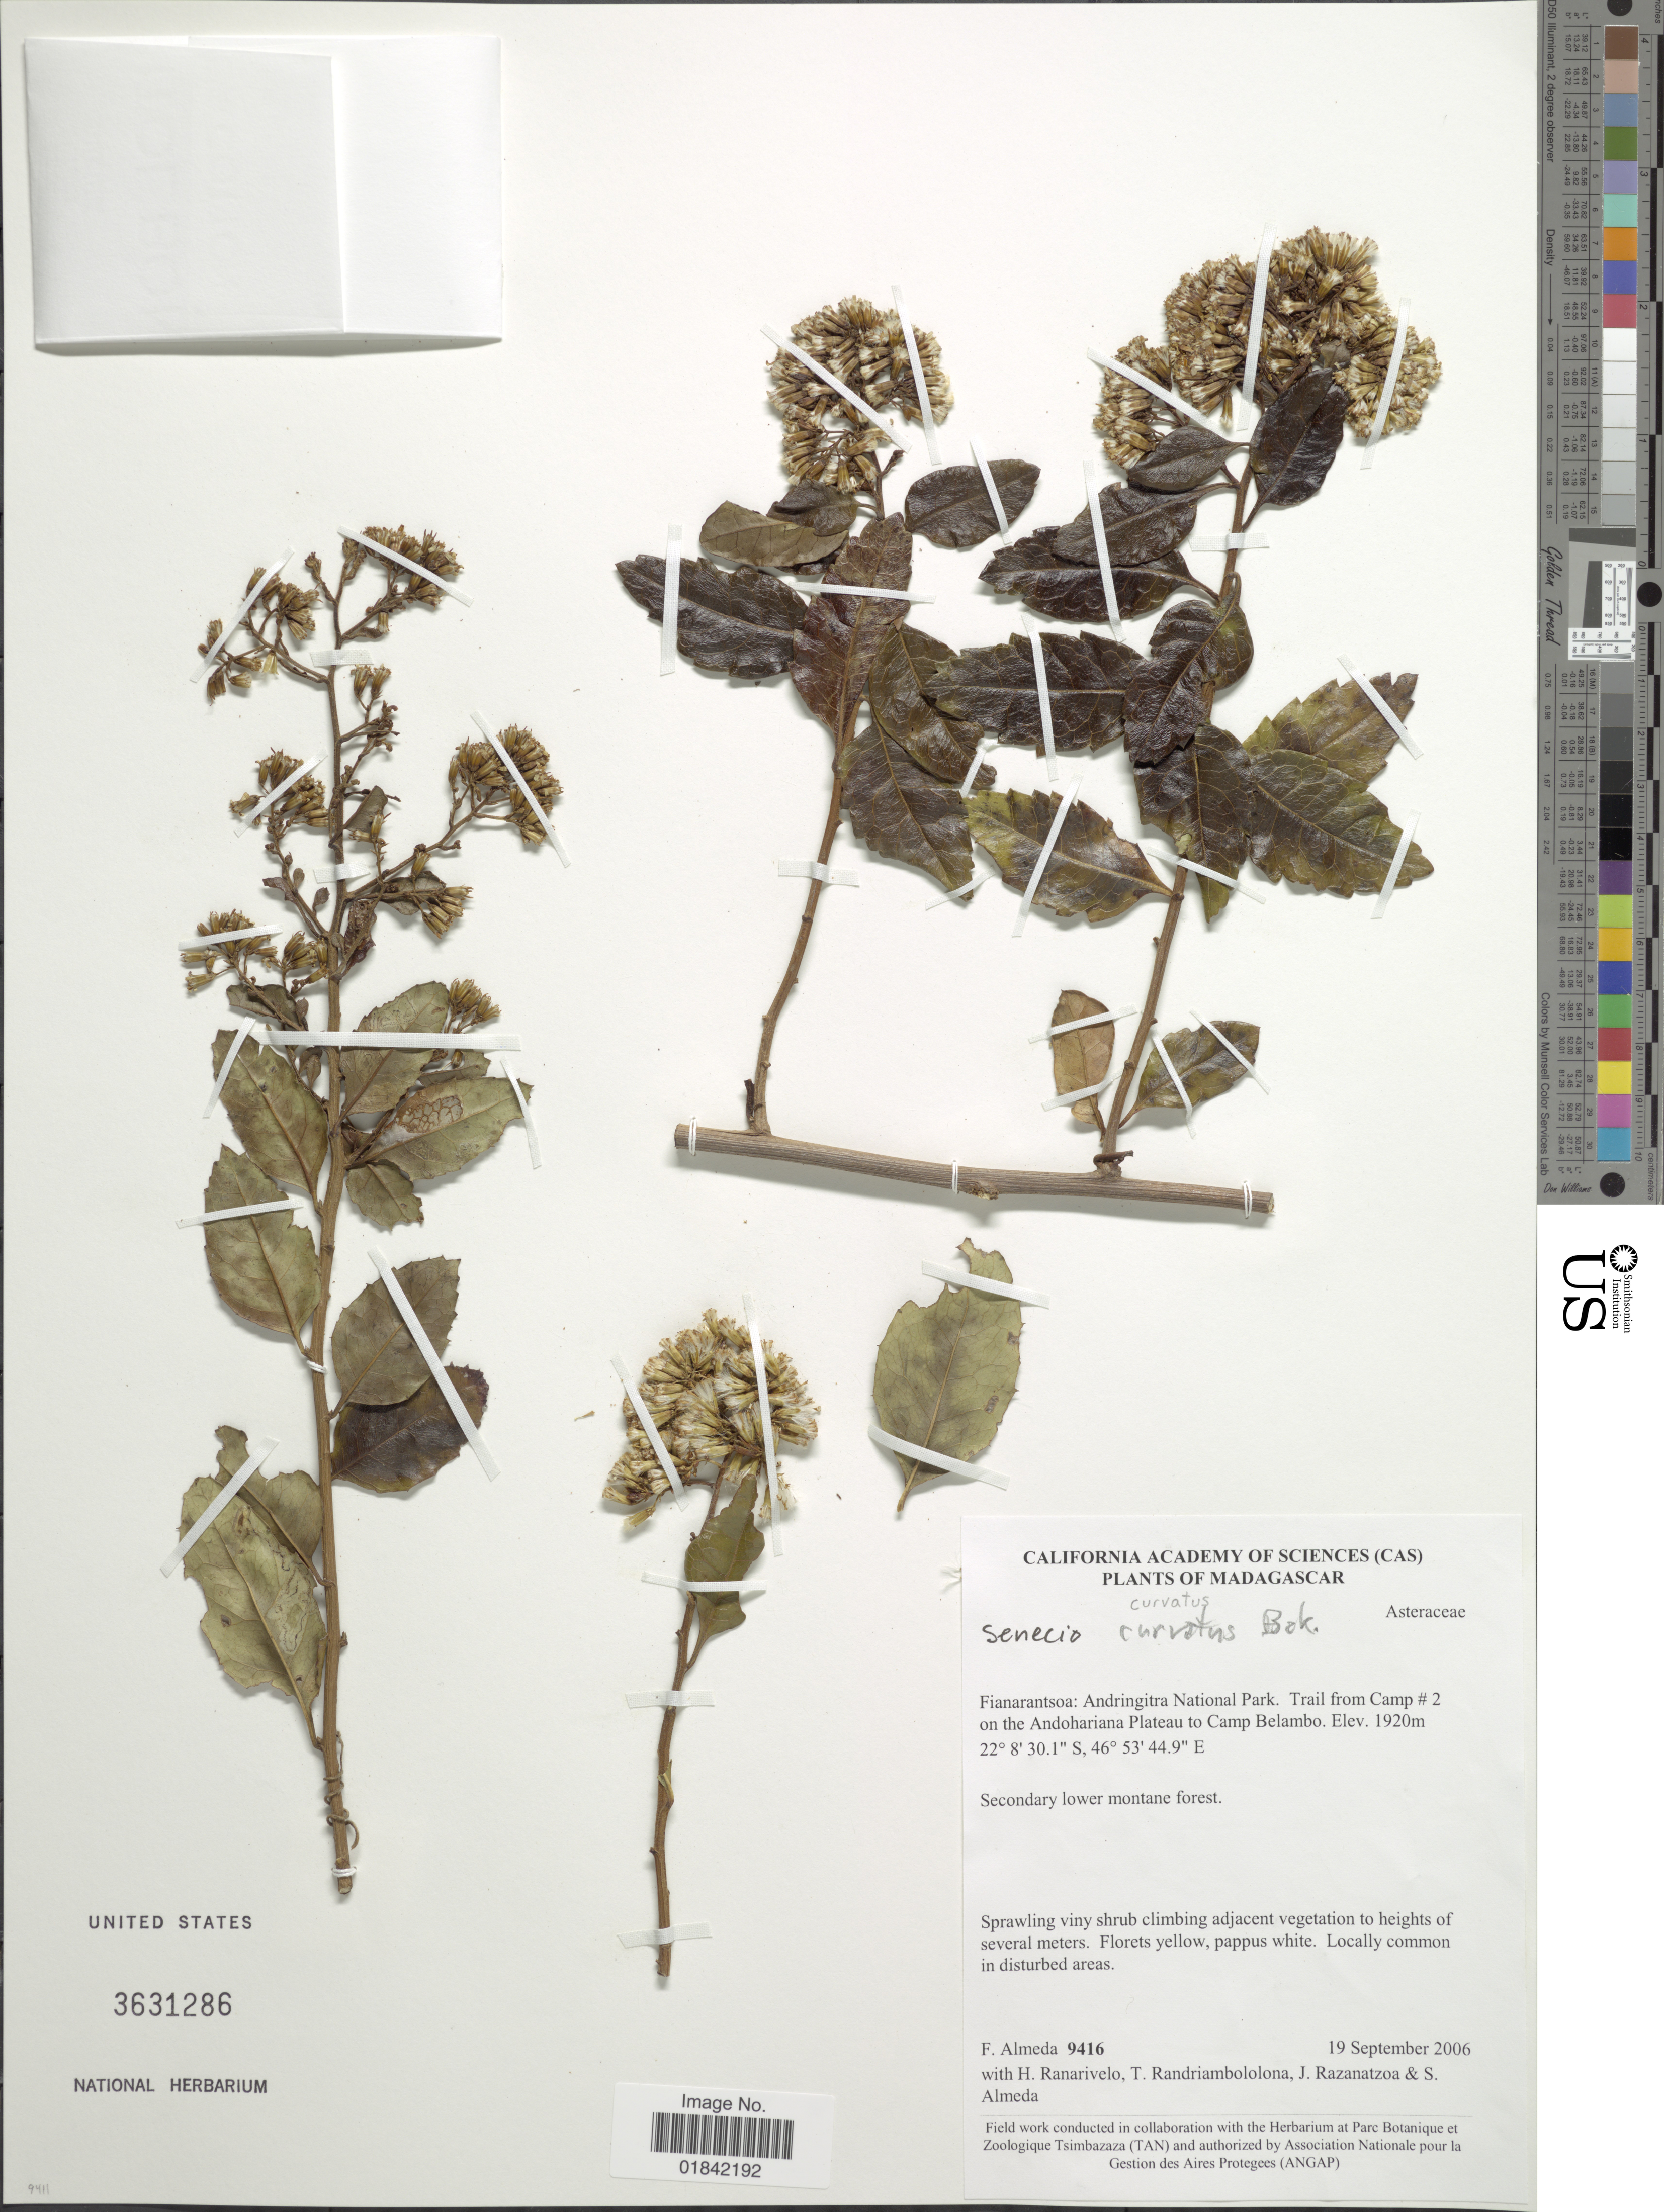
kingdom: Plantae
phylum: Tracheophyta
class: Magnoliopsida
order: Asterales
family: Asteraceae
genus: Senecio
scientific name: Senecio curvatus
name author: Baker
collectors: F. Almeda, H. Ranarivelo, T. Randriambololona, J. Razanatzoa & S. Almeda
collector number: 9416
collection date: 2006-09-19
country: Madagascar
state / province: Ihorombe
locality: Andringitra National Park, trail from Camp #2 on the Andohariana Plateau to Camp Belambo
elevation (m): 1920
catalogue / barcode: US 3631286